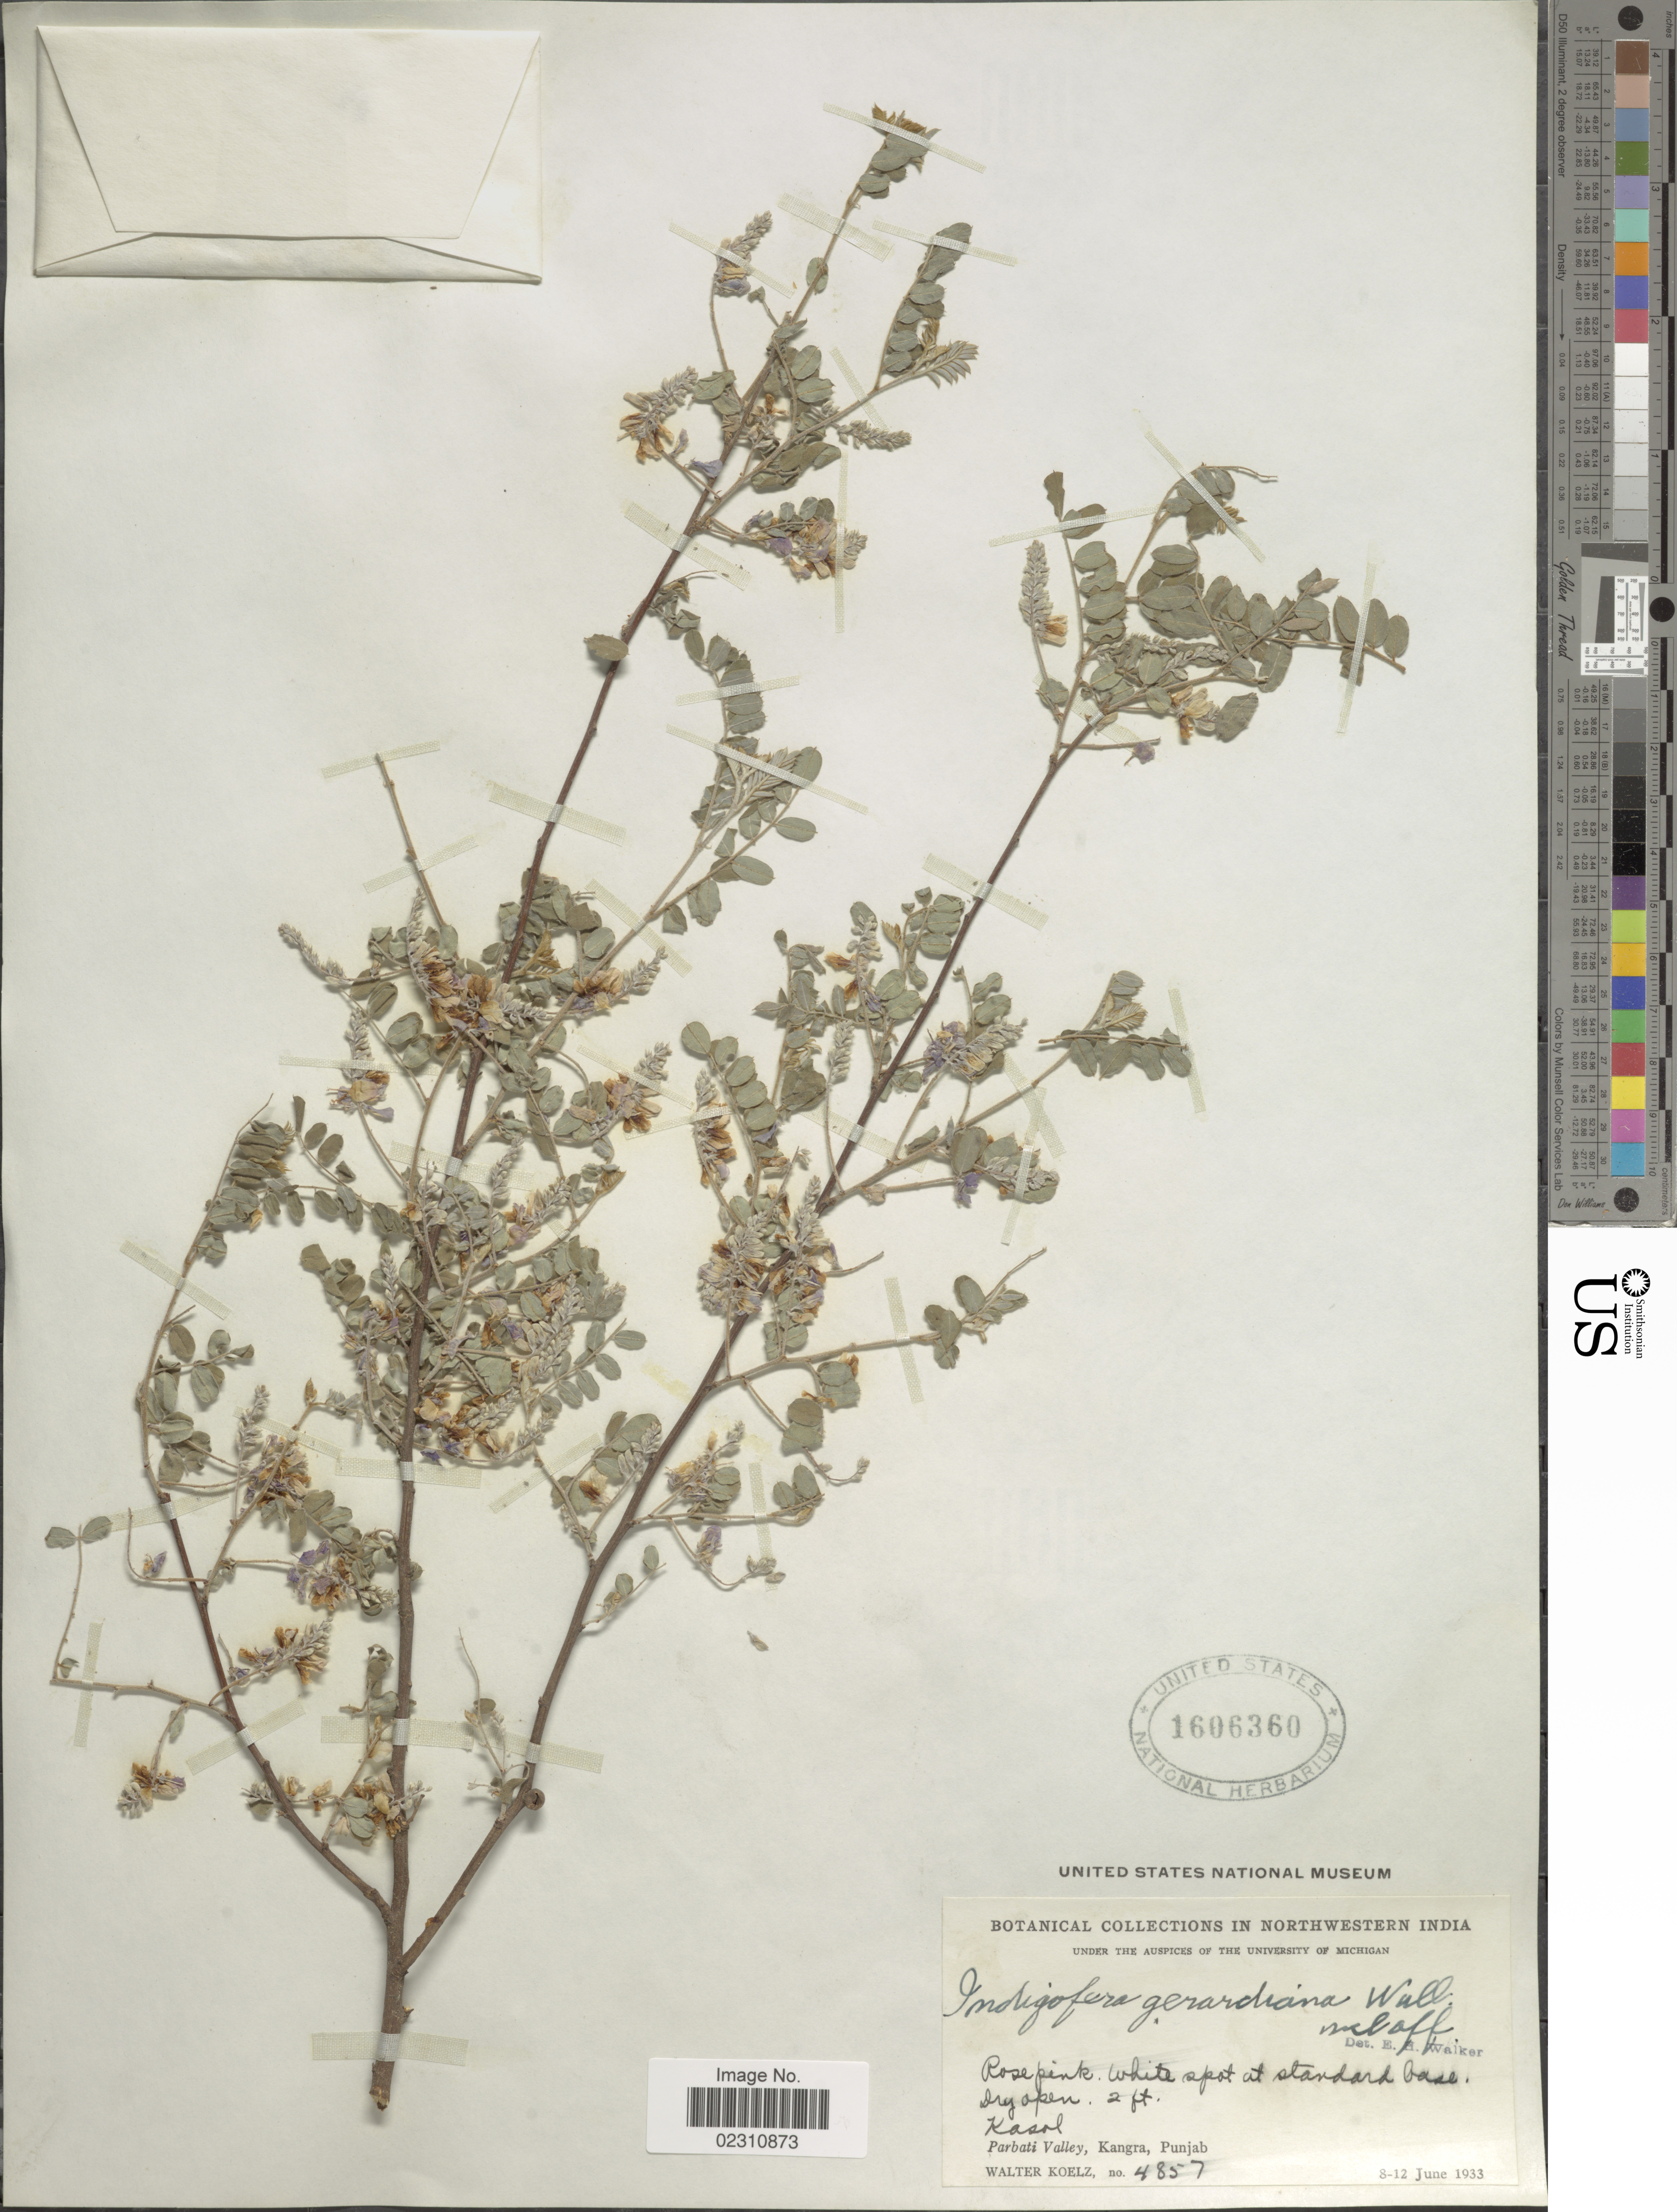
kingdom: Plantae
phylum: Tracheophyta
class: Magnoliopsida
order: Fabales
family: Fabaceae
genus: Indigofera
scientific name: Indigofera gerardiana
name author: Wall.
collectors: W. N. Koelz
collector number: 4857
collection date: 1933-06-08/1933-06-12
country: India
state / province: Himachal Pradesh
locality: Northwestern India, Kasal, Parbati Valley, Kangra, Punjab.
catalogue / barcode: US 1606360